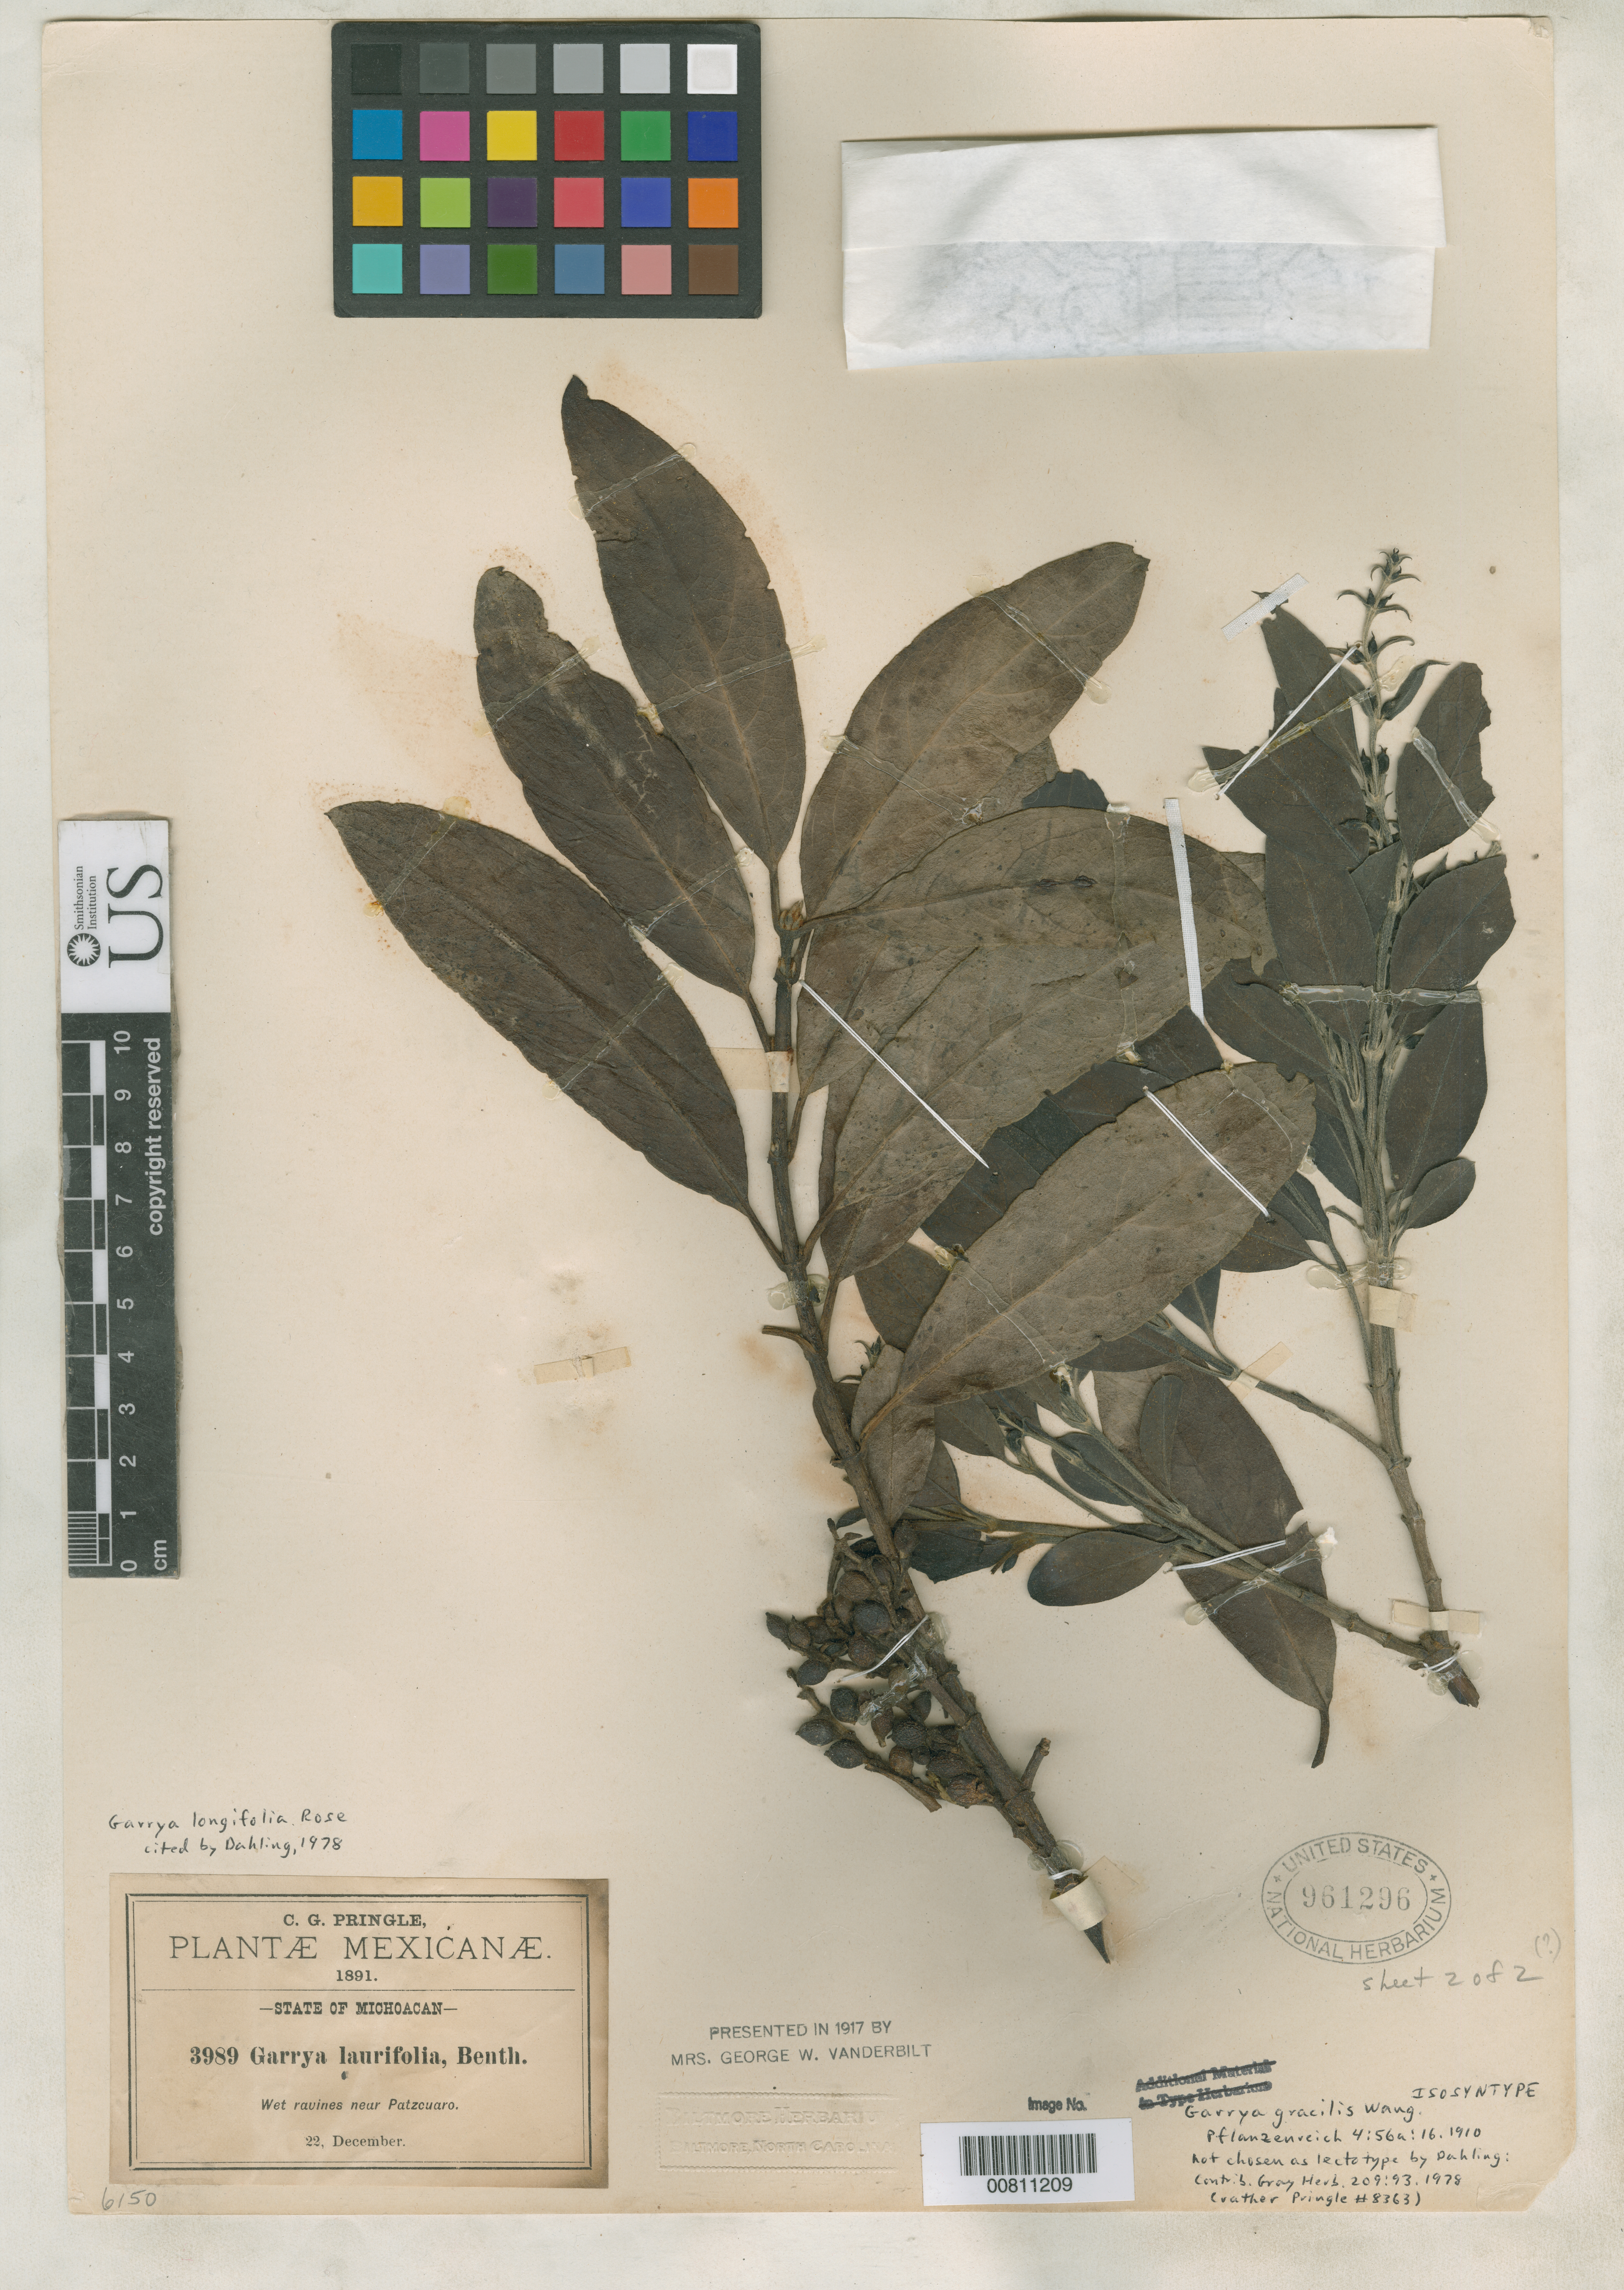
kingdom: Plantae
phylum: Tracheophyta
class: Magnoliopsida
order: Garryales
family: Garryaceae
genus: Garrya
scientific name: Garrya gracilis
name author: Wangerin in Engl.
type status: Isosyntype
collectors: C. G. Pringle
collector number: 3989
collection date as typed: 22 Dec 1891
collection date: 1891-12-22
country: Mexico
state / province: Michoacán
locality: Wet ravines near Patzouaro.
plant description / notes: Cited by G.V. Dahling, Contr. Gray Herb. 209: 94 (1978).; Specimen is annotated "sheet 2 of 2" but it is not clear that both sheets comprise a single specimen.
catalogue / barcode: US 961296